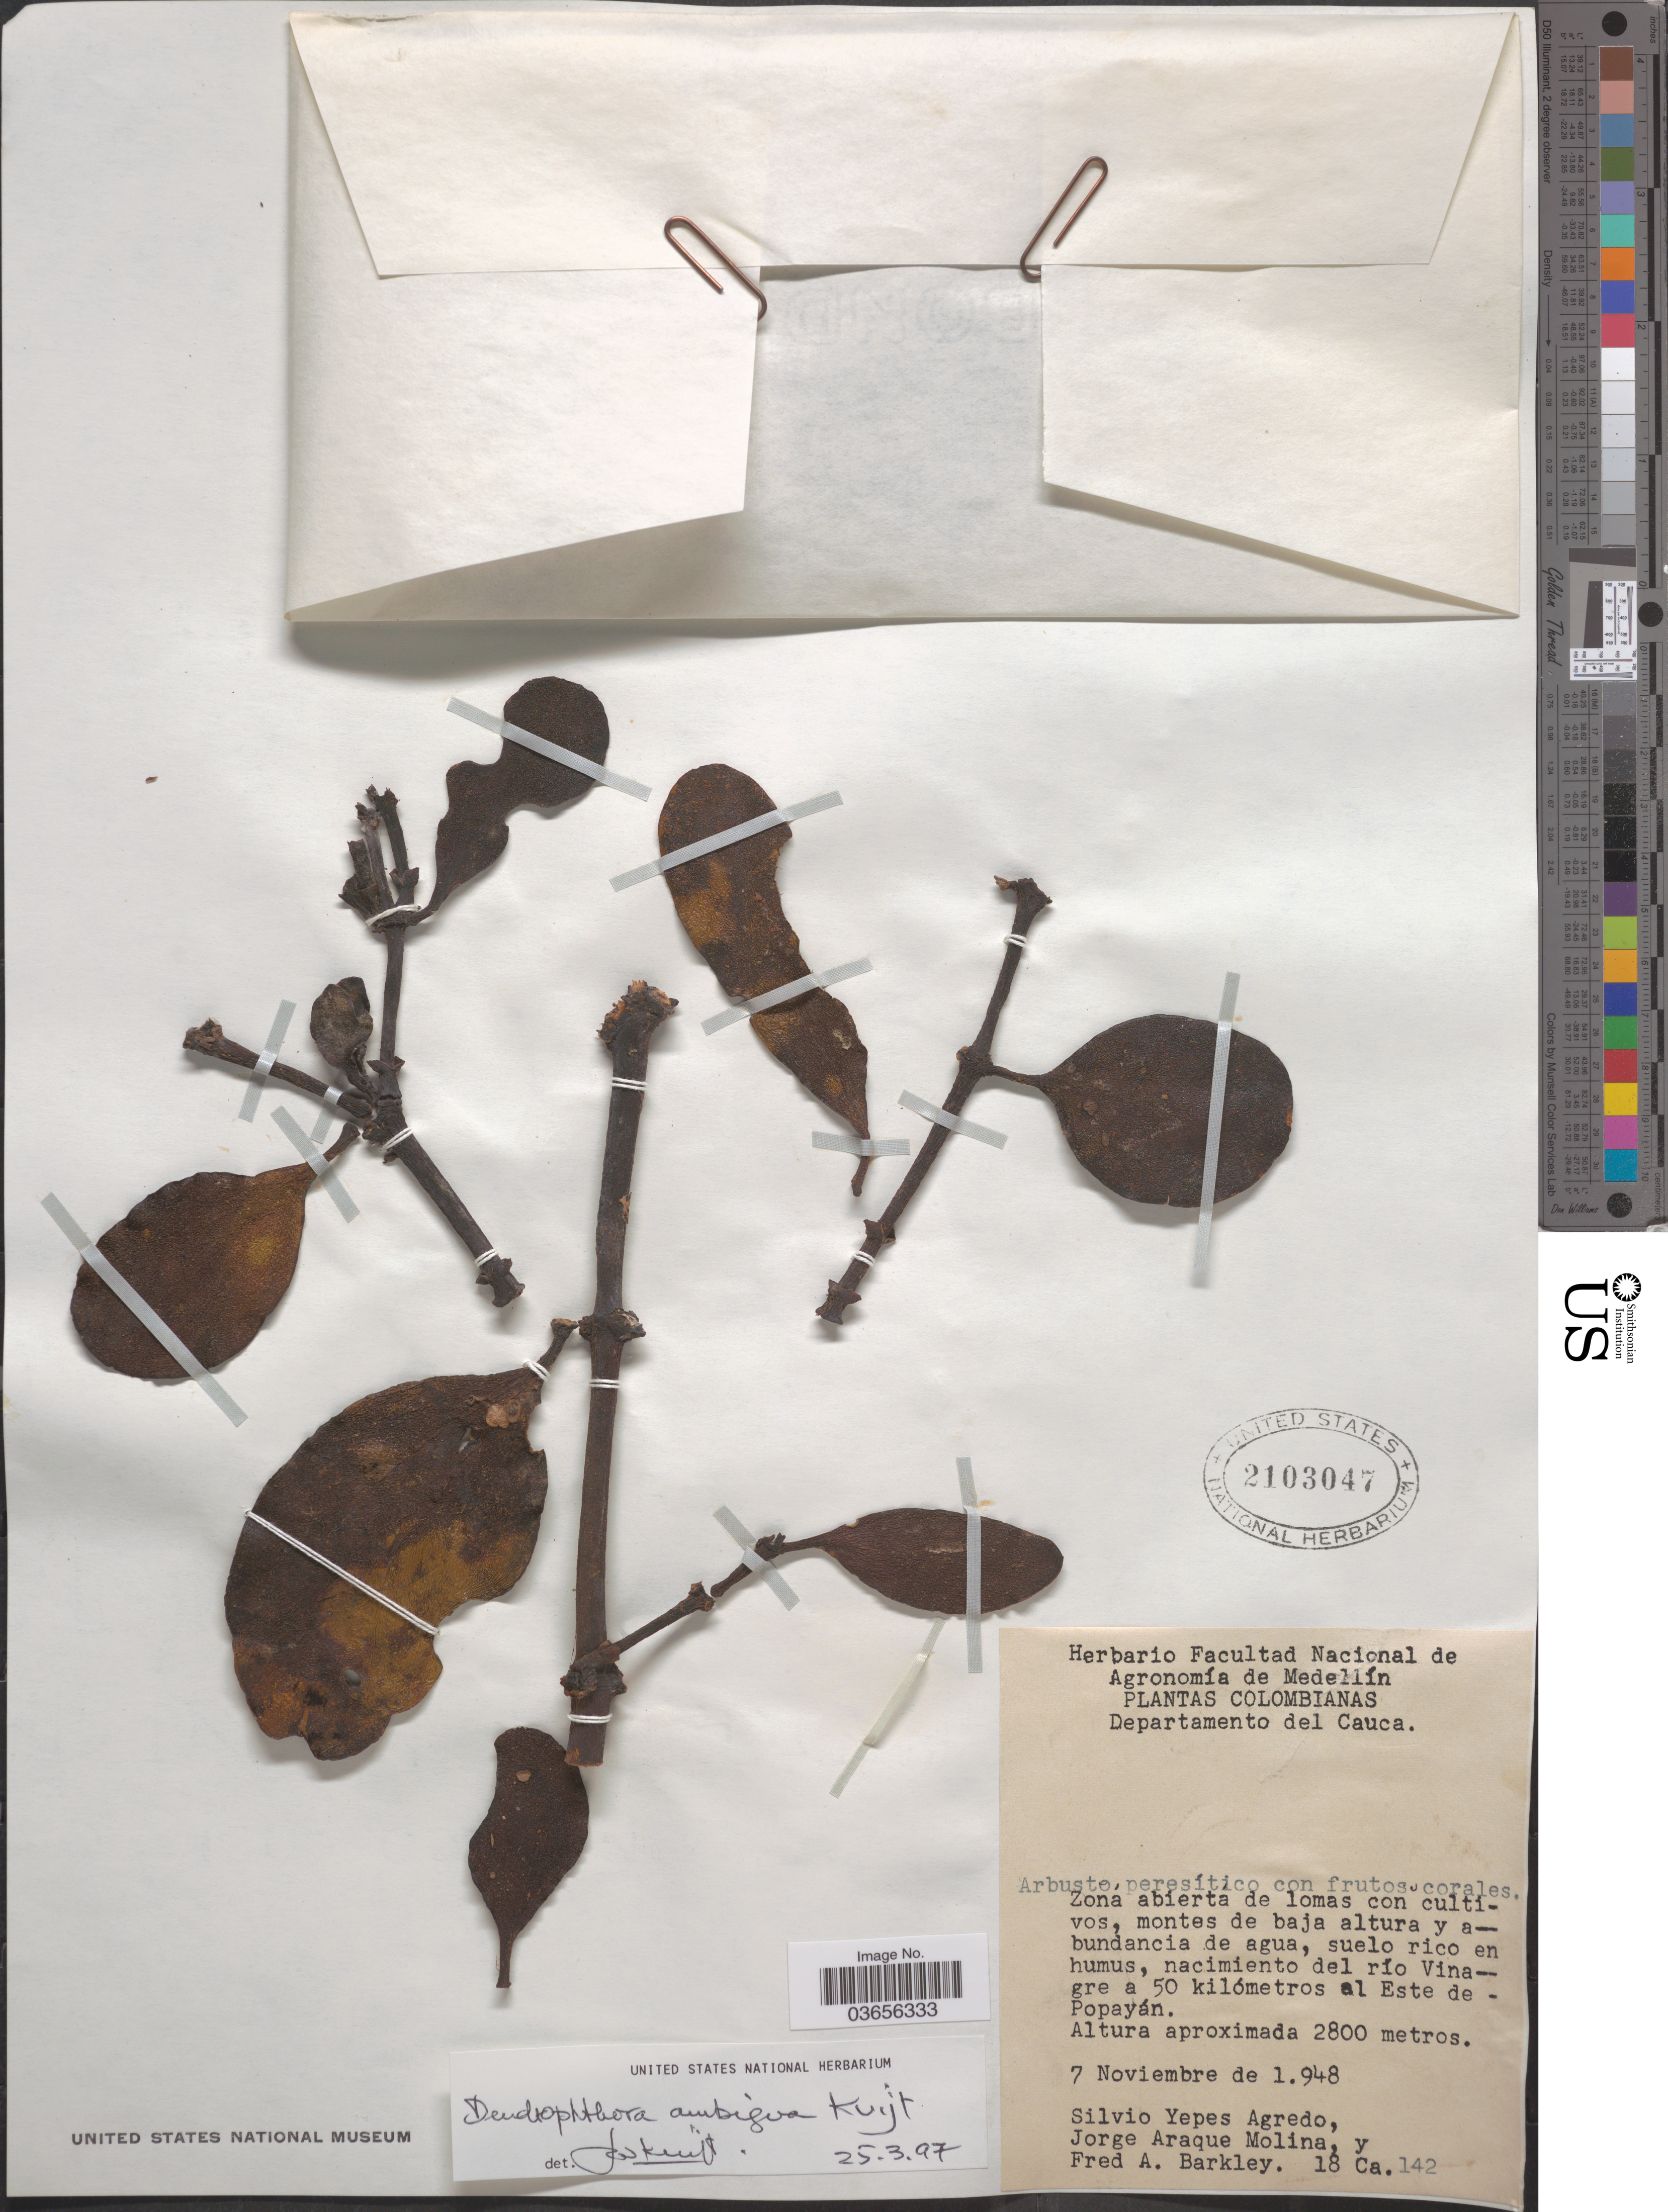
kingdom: Plantae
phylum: Tracheophyta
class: Magnoliopsida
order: Santalales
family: Viscaceae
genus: Dendrophthora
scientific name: Dendrophthora ambigua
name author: Kuijt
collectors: S. Yepes-Agredo, J. Araque Molina & F. A. Barkley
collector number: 18 Ca 142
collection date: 1948-11-07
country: Colombia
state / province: Cauca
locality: Nacimiento del río Vinagre a 50 kilómetros al Este de Popayán.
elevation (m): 2800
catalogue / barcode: US 2103047